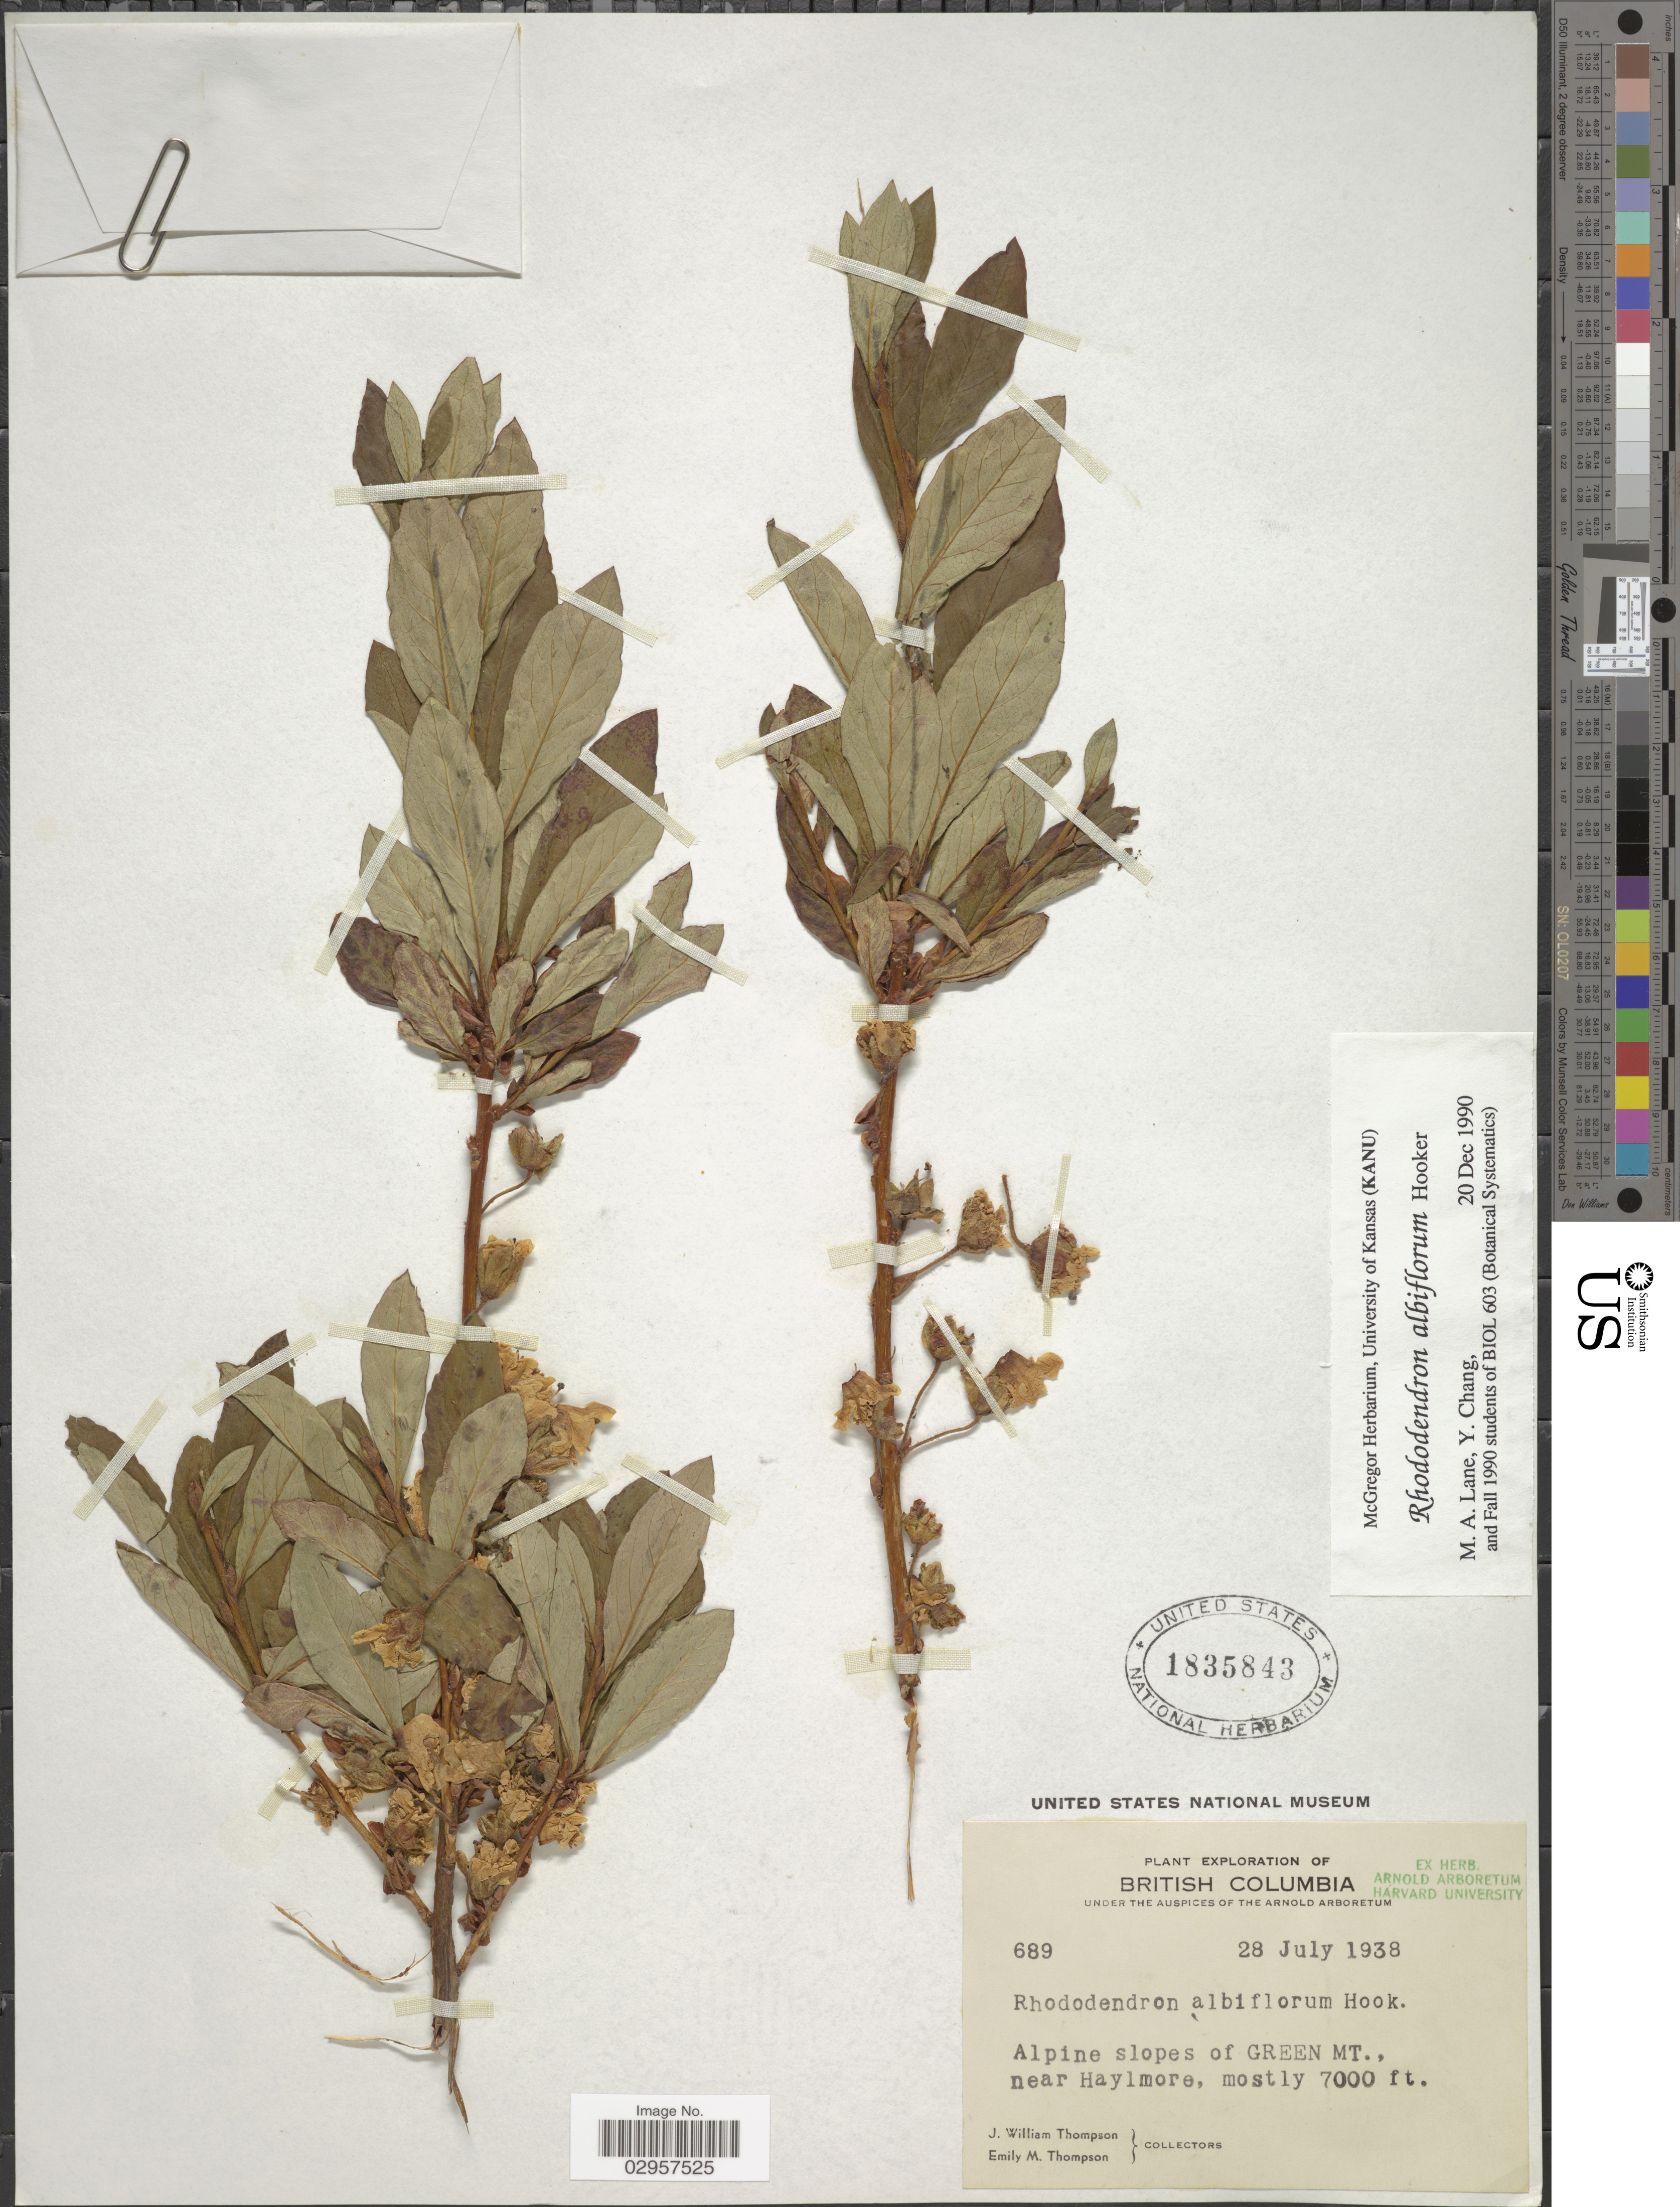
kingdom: Plantae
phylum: Tracheophyta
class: Magnoliopsida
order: Ericales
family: Ericaceae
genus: Rhododendron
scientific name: Rhododendron albiflorum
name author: Hook.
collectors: J. W. Thompson & E. M. Thompson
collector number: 689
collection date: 1938-07-28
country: Canada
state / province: British Columbia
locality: Alpine slopes of Green Mt., near Haylmore.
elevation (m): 2134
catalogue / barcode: US 1835843